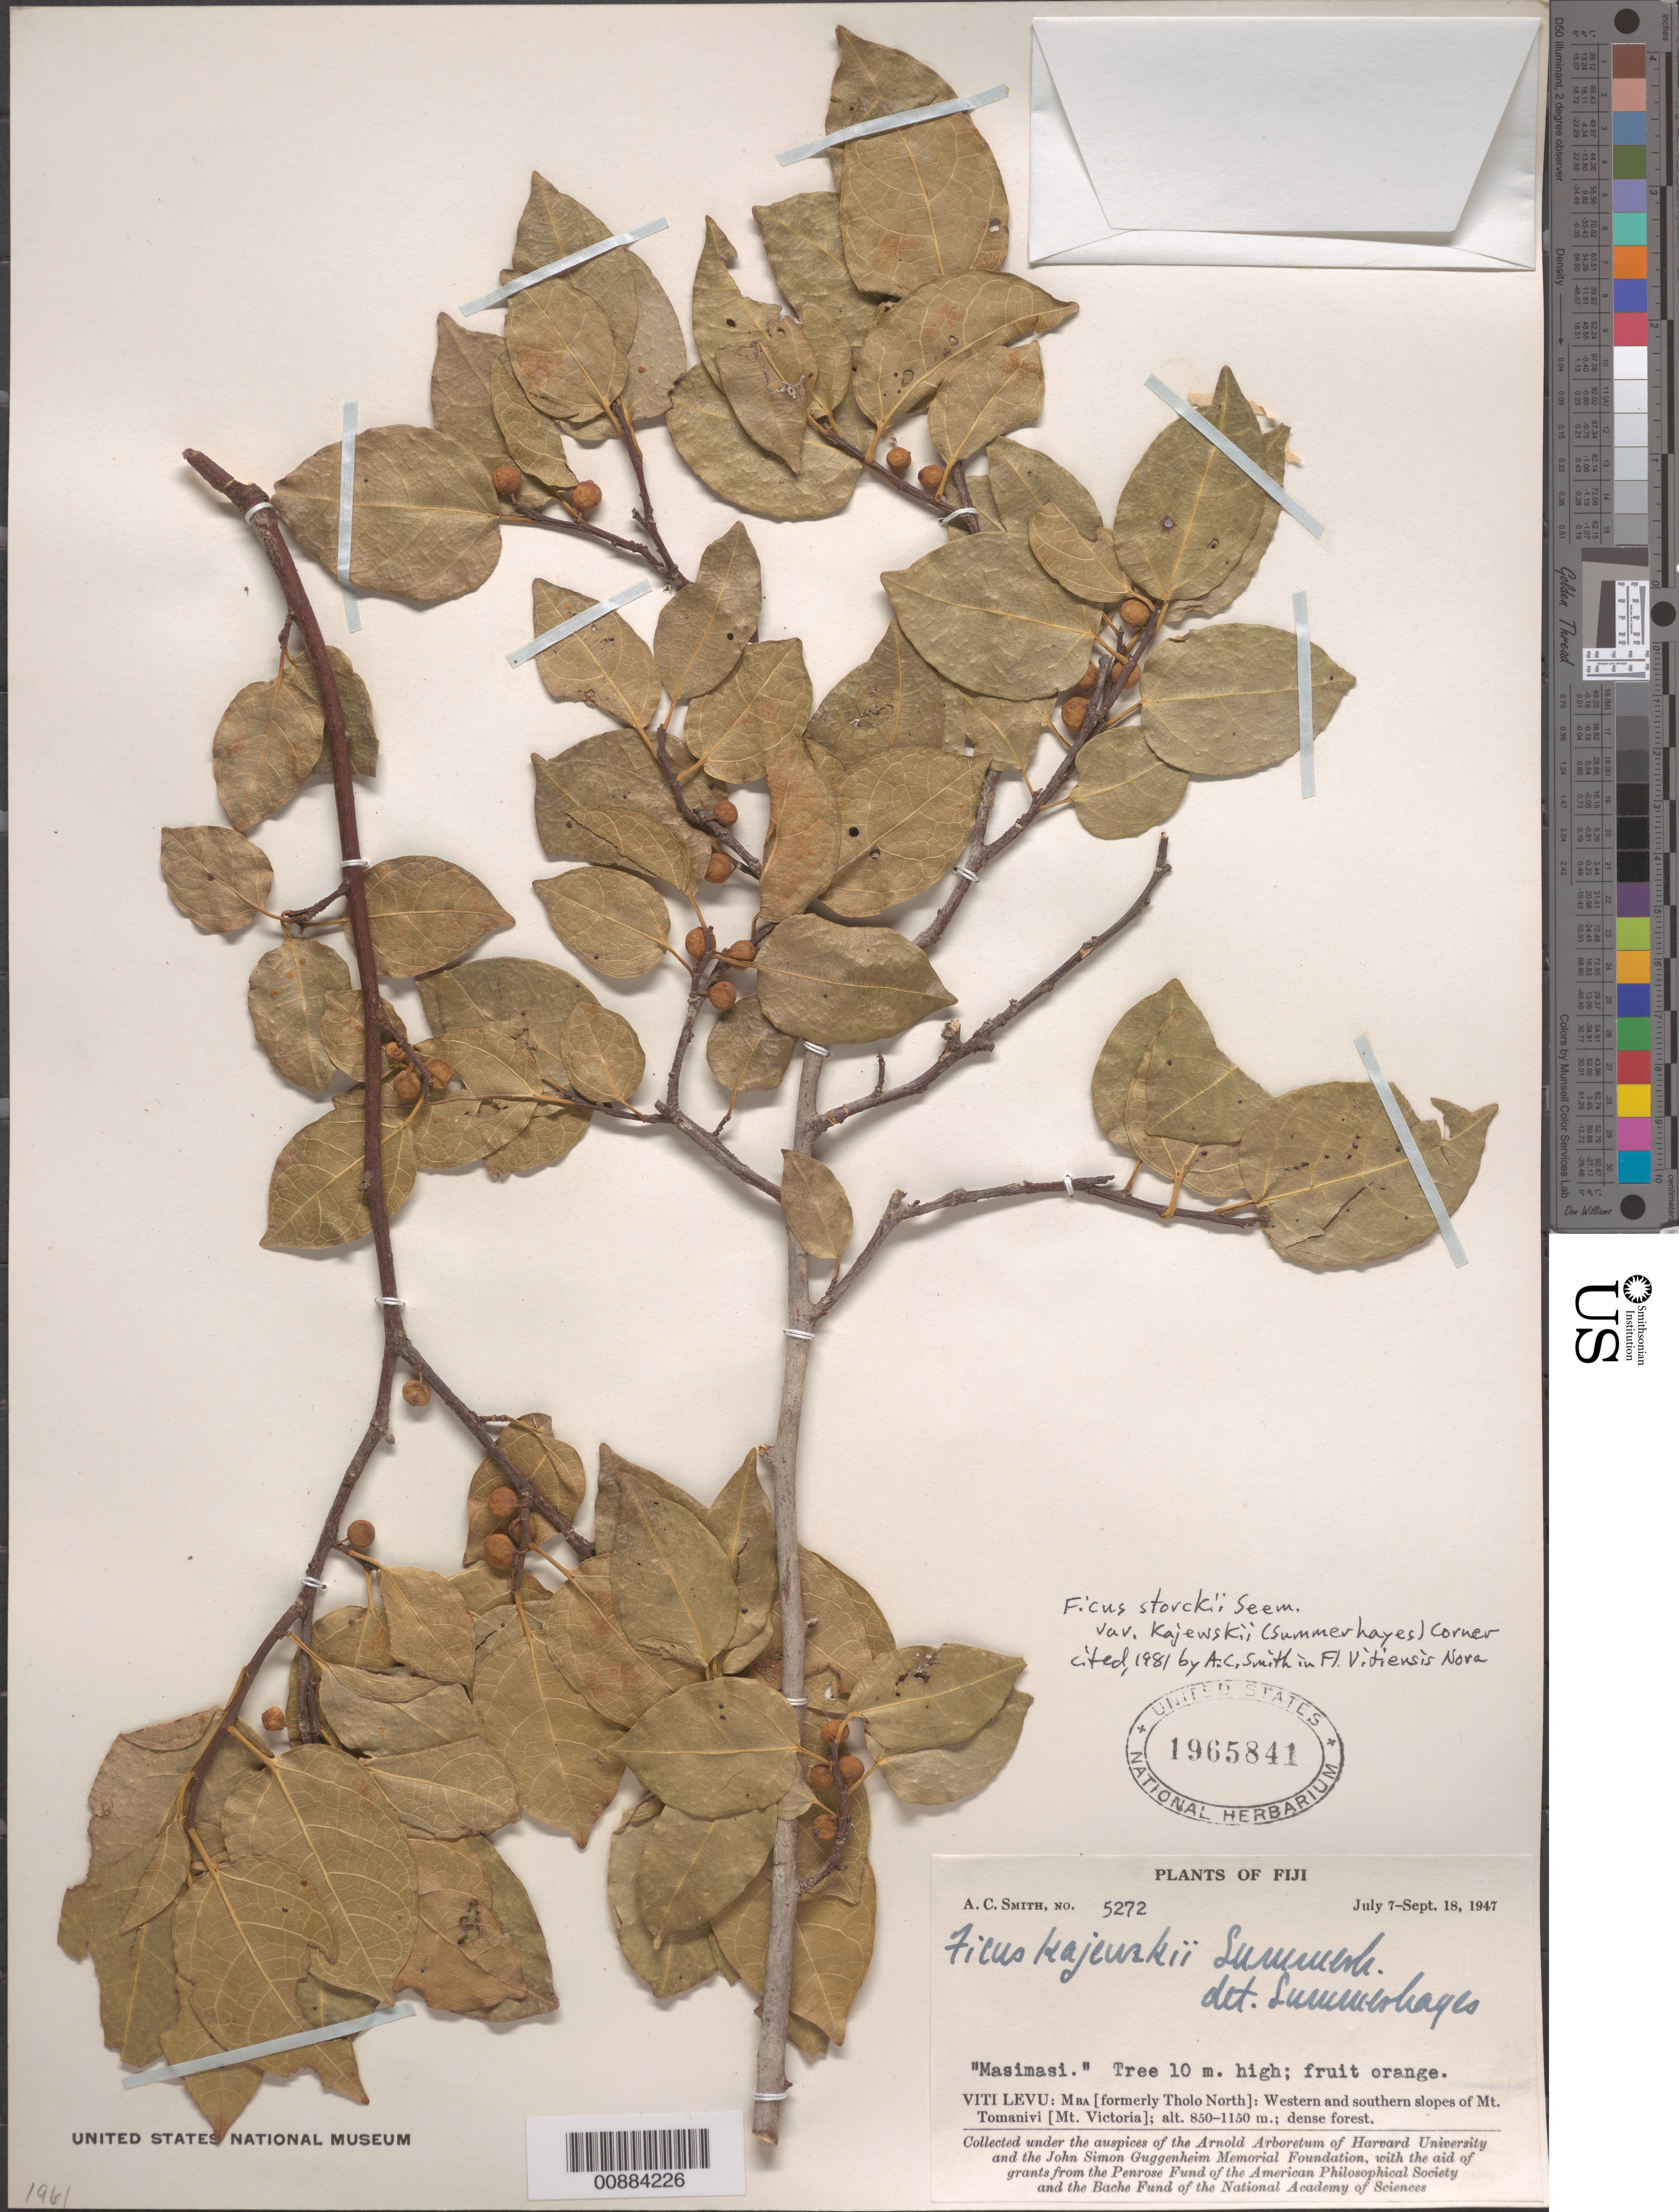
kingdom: Plantae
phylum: Tracheophyta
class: Magnoliopsida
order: Rosales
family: Moraceae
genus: Ficus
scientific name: Ficus storckii var. kajewskii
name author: Seem.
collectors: C. A. Smith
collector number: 5272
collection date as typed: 07 Jul 1947 to 18 Sep 1947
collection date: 1947-07-07/1947-09-18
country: Fiji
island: Viti Levu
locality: Mba (formerly Tholo North), W and S slopes of Mt.Tomanivi (Mt. Victoria)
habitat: dense forest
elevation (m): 850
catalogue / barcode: US 1965941